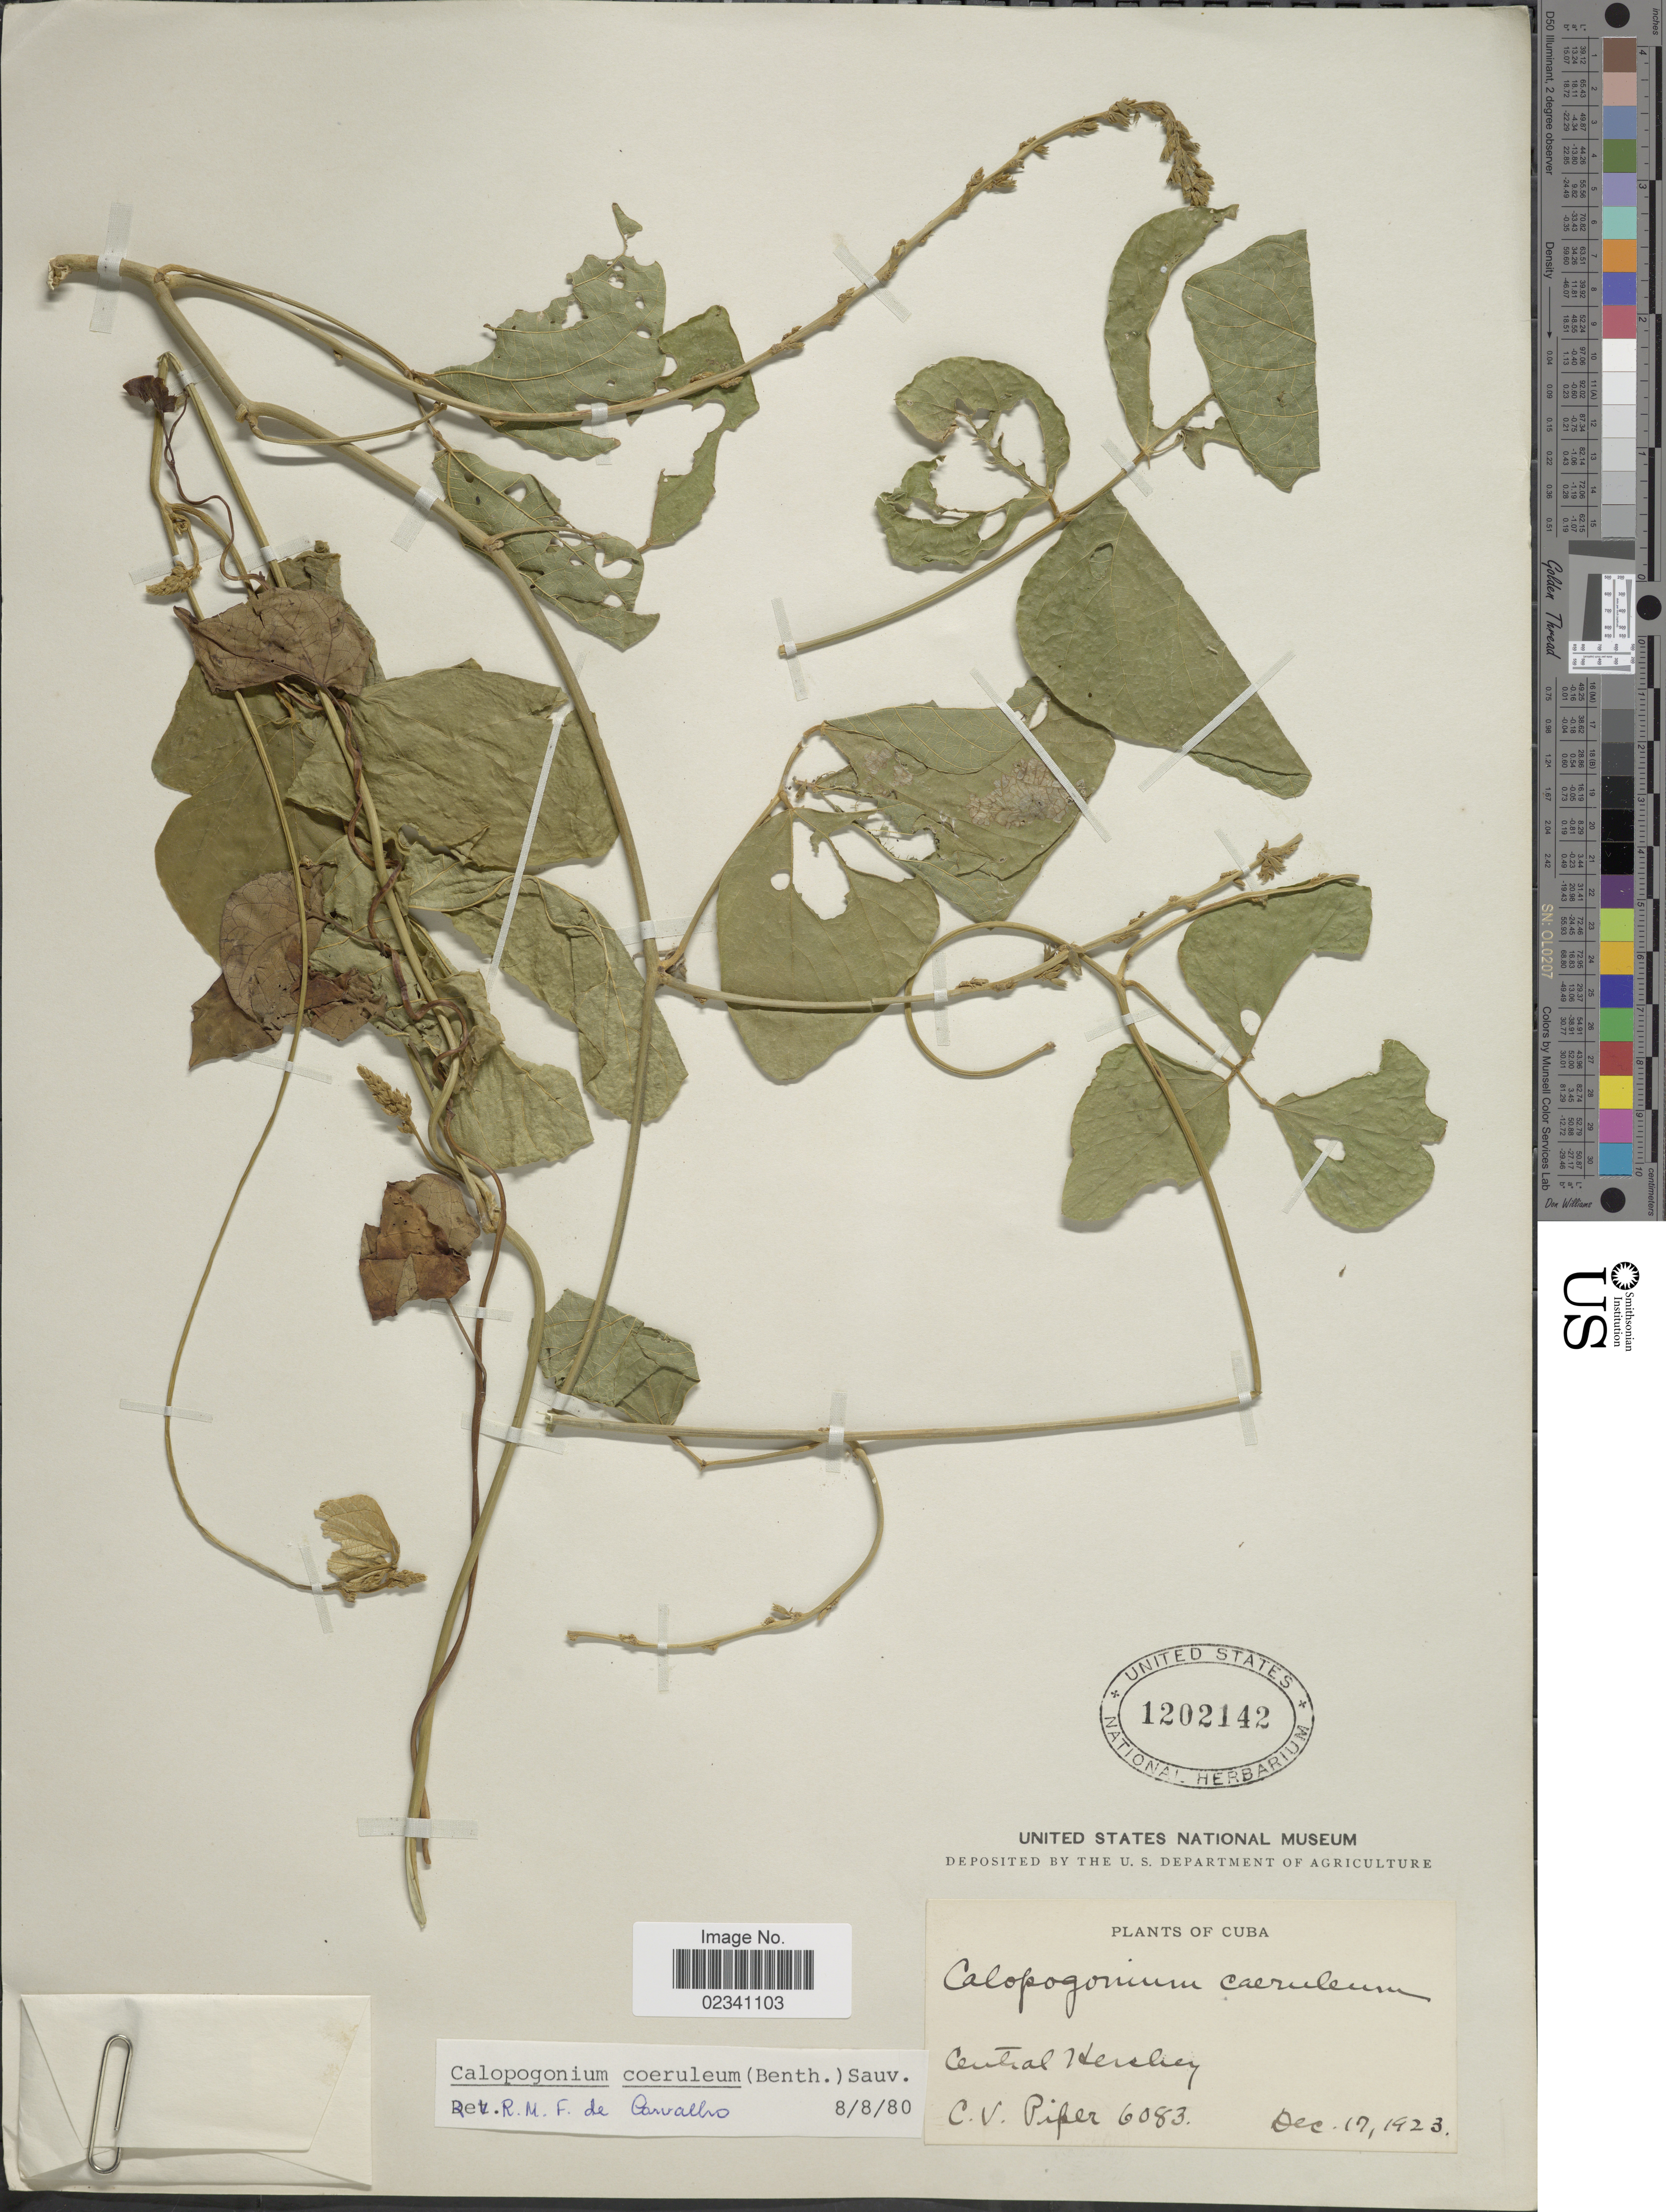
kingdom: Plantae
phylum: Tracheophyta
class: Magnoliopsida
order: Fabales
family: Fabaceae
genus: Calopogonium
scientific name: Calopogonium caeruleum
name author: (Benth.) C. Wright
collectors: C. V. Piper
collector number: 6083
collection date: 1923-12-17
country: Cuba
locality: Central Hershey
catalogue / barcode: US 1202142